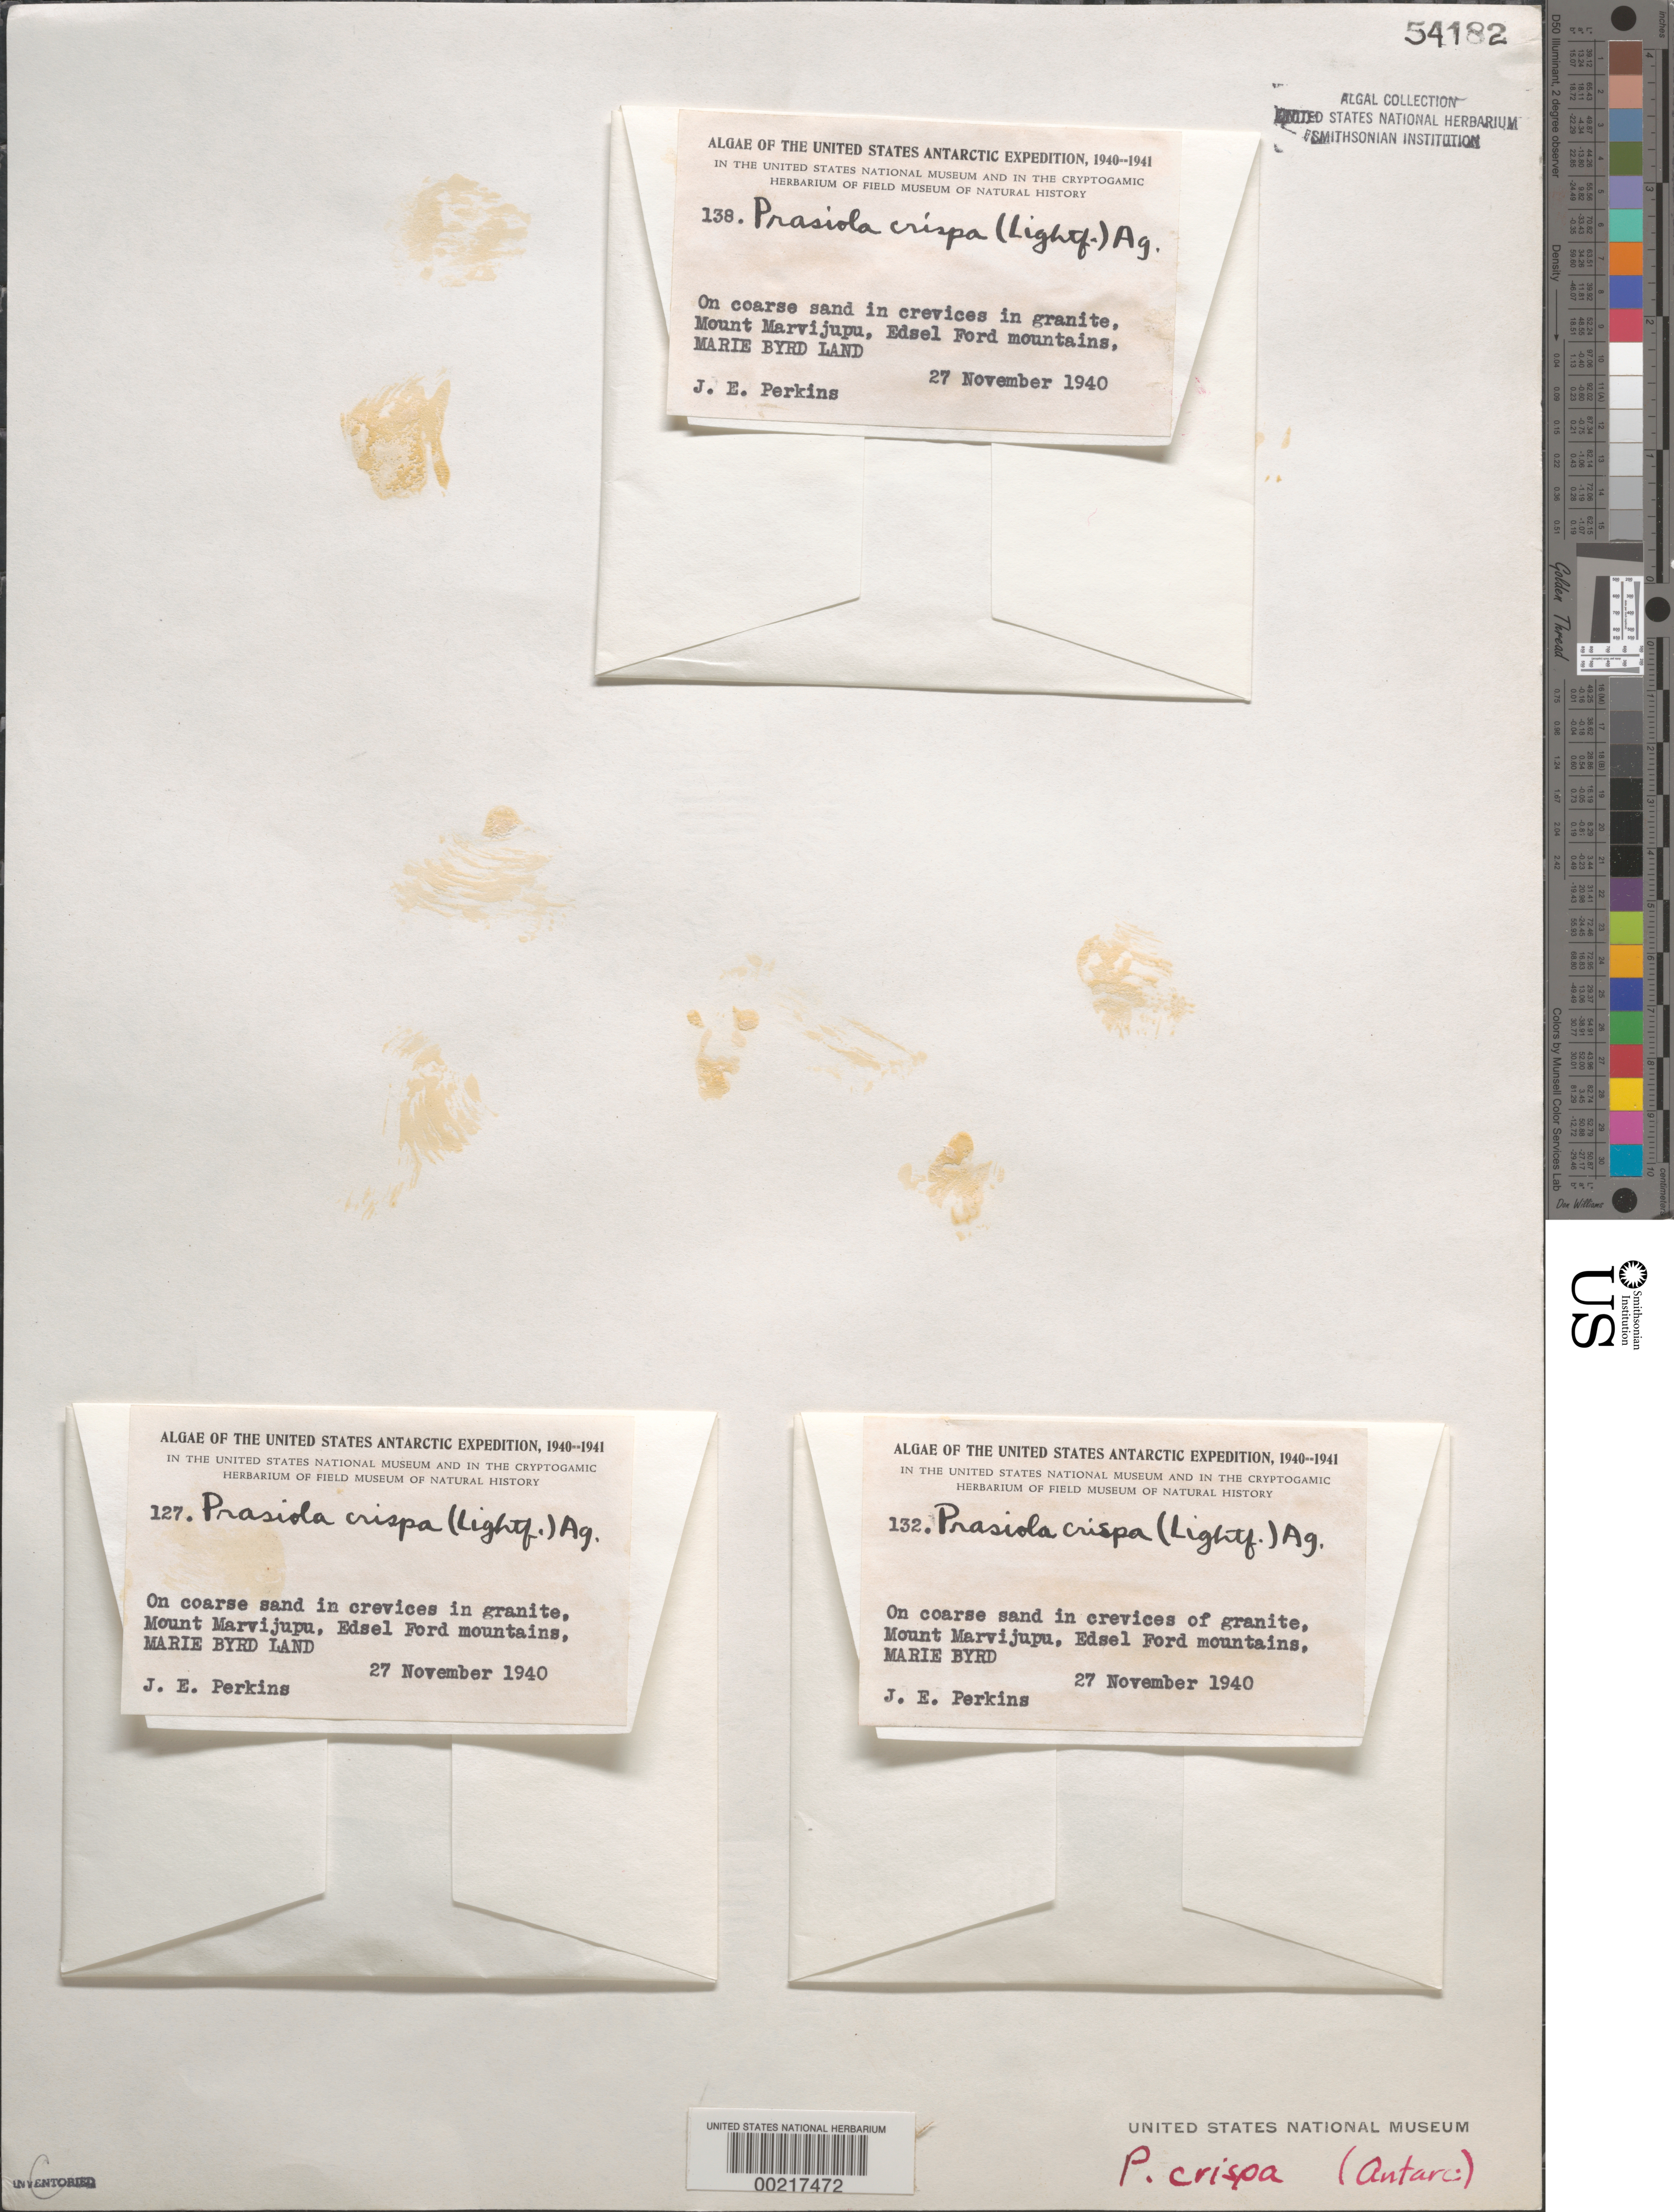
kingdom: Plantae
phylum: Chlorophyta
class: Trebouxiophyceae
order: Prasiolales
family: Prasiolaceae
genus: Prasiola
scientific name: Prasiola crispa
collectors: J. E. Perkins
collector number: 127 & 132 & 138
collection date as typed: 27 Nov 1940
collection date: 1940-11-27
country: Antarctica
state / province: Marie Byrd Land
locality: Mount Marvijupu, Edsel Ford Mountains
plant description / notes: United States Antarctic Expedition, 1940-1941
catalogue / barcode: US 54182